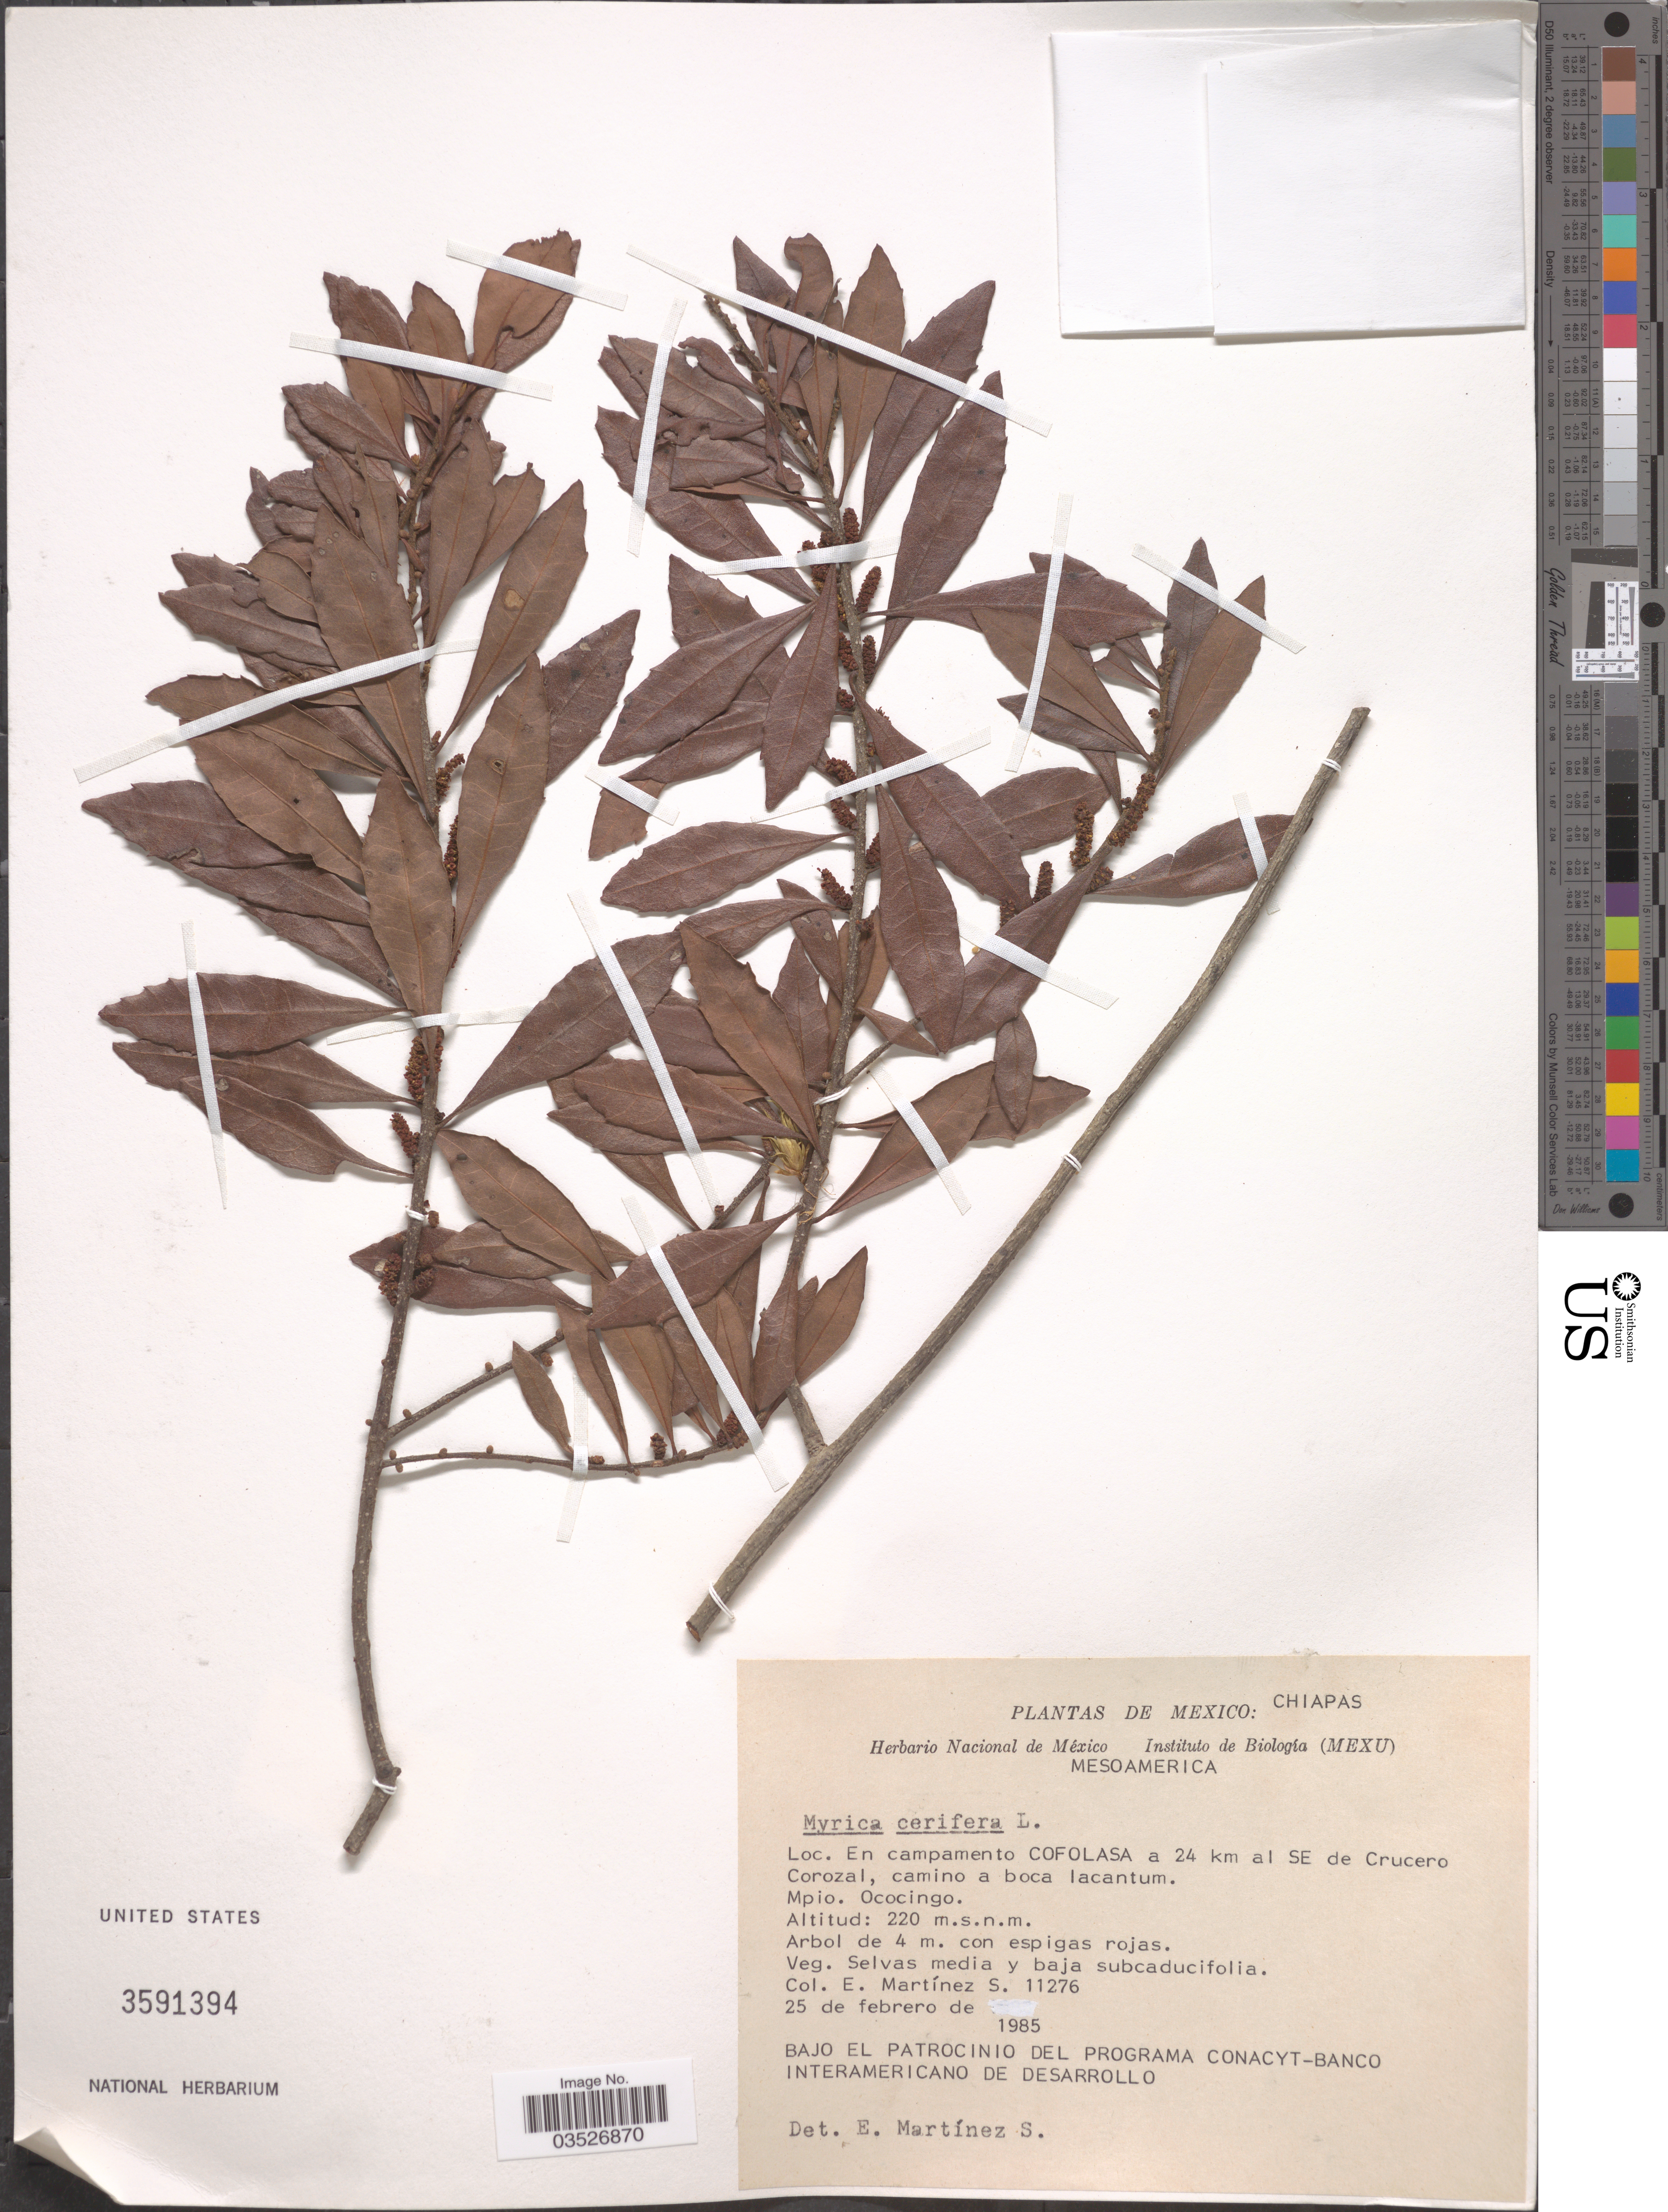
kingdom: Plantae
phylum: Tracheophyta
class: Magnoliopsida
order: Fagales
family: Myricaceae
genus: Morella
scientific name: Morella cerifera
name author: (L.) Small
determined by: Strong, M. T., (US), Smithsonian Institution - National Museum of Natural History (UNITED STATES)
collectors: E. M. Martínez S.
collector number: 11276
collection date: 1985-02-25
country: Mexico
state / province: Chiapas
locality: En campamento Cofolasa a 24 km al SE de Crucero Corozal, camino a boca lacantum. Mpio. Ococingo.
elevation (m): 220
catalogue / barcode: US 3591394